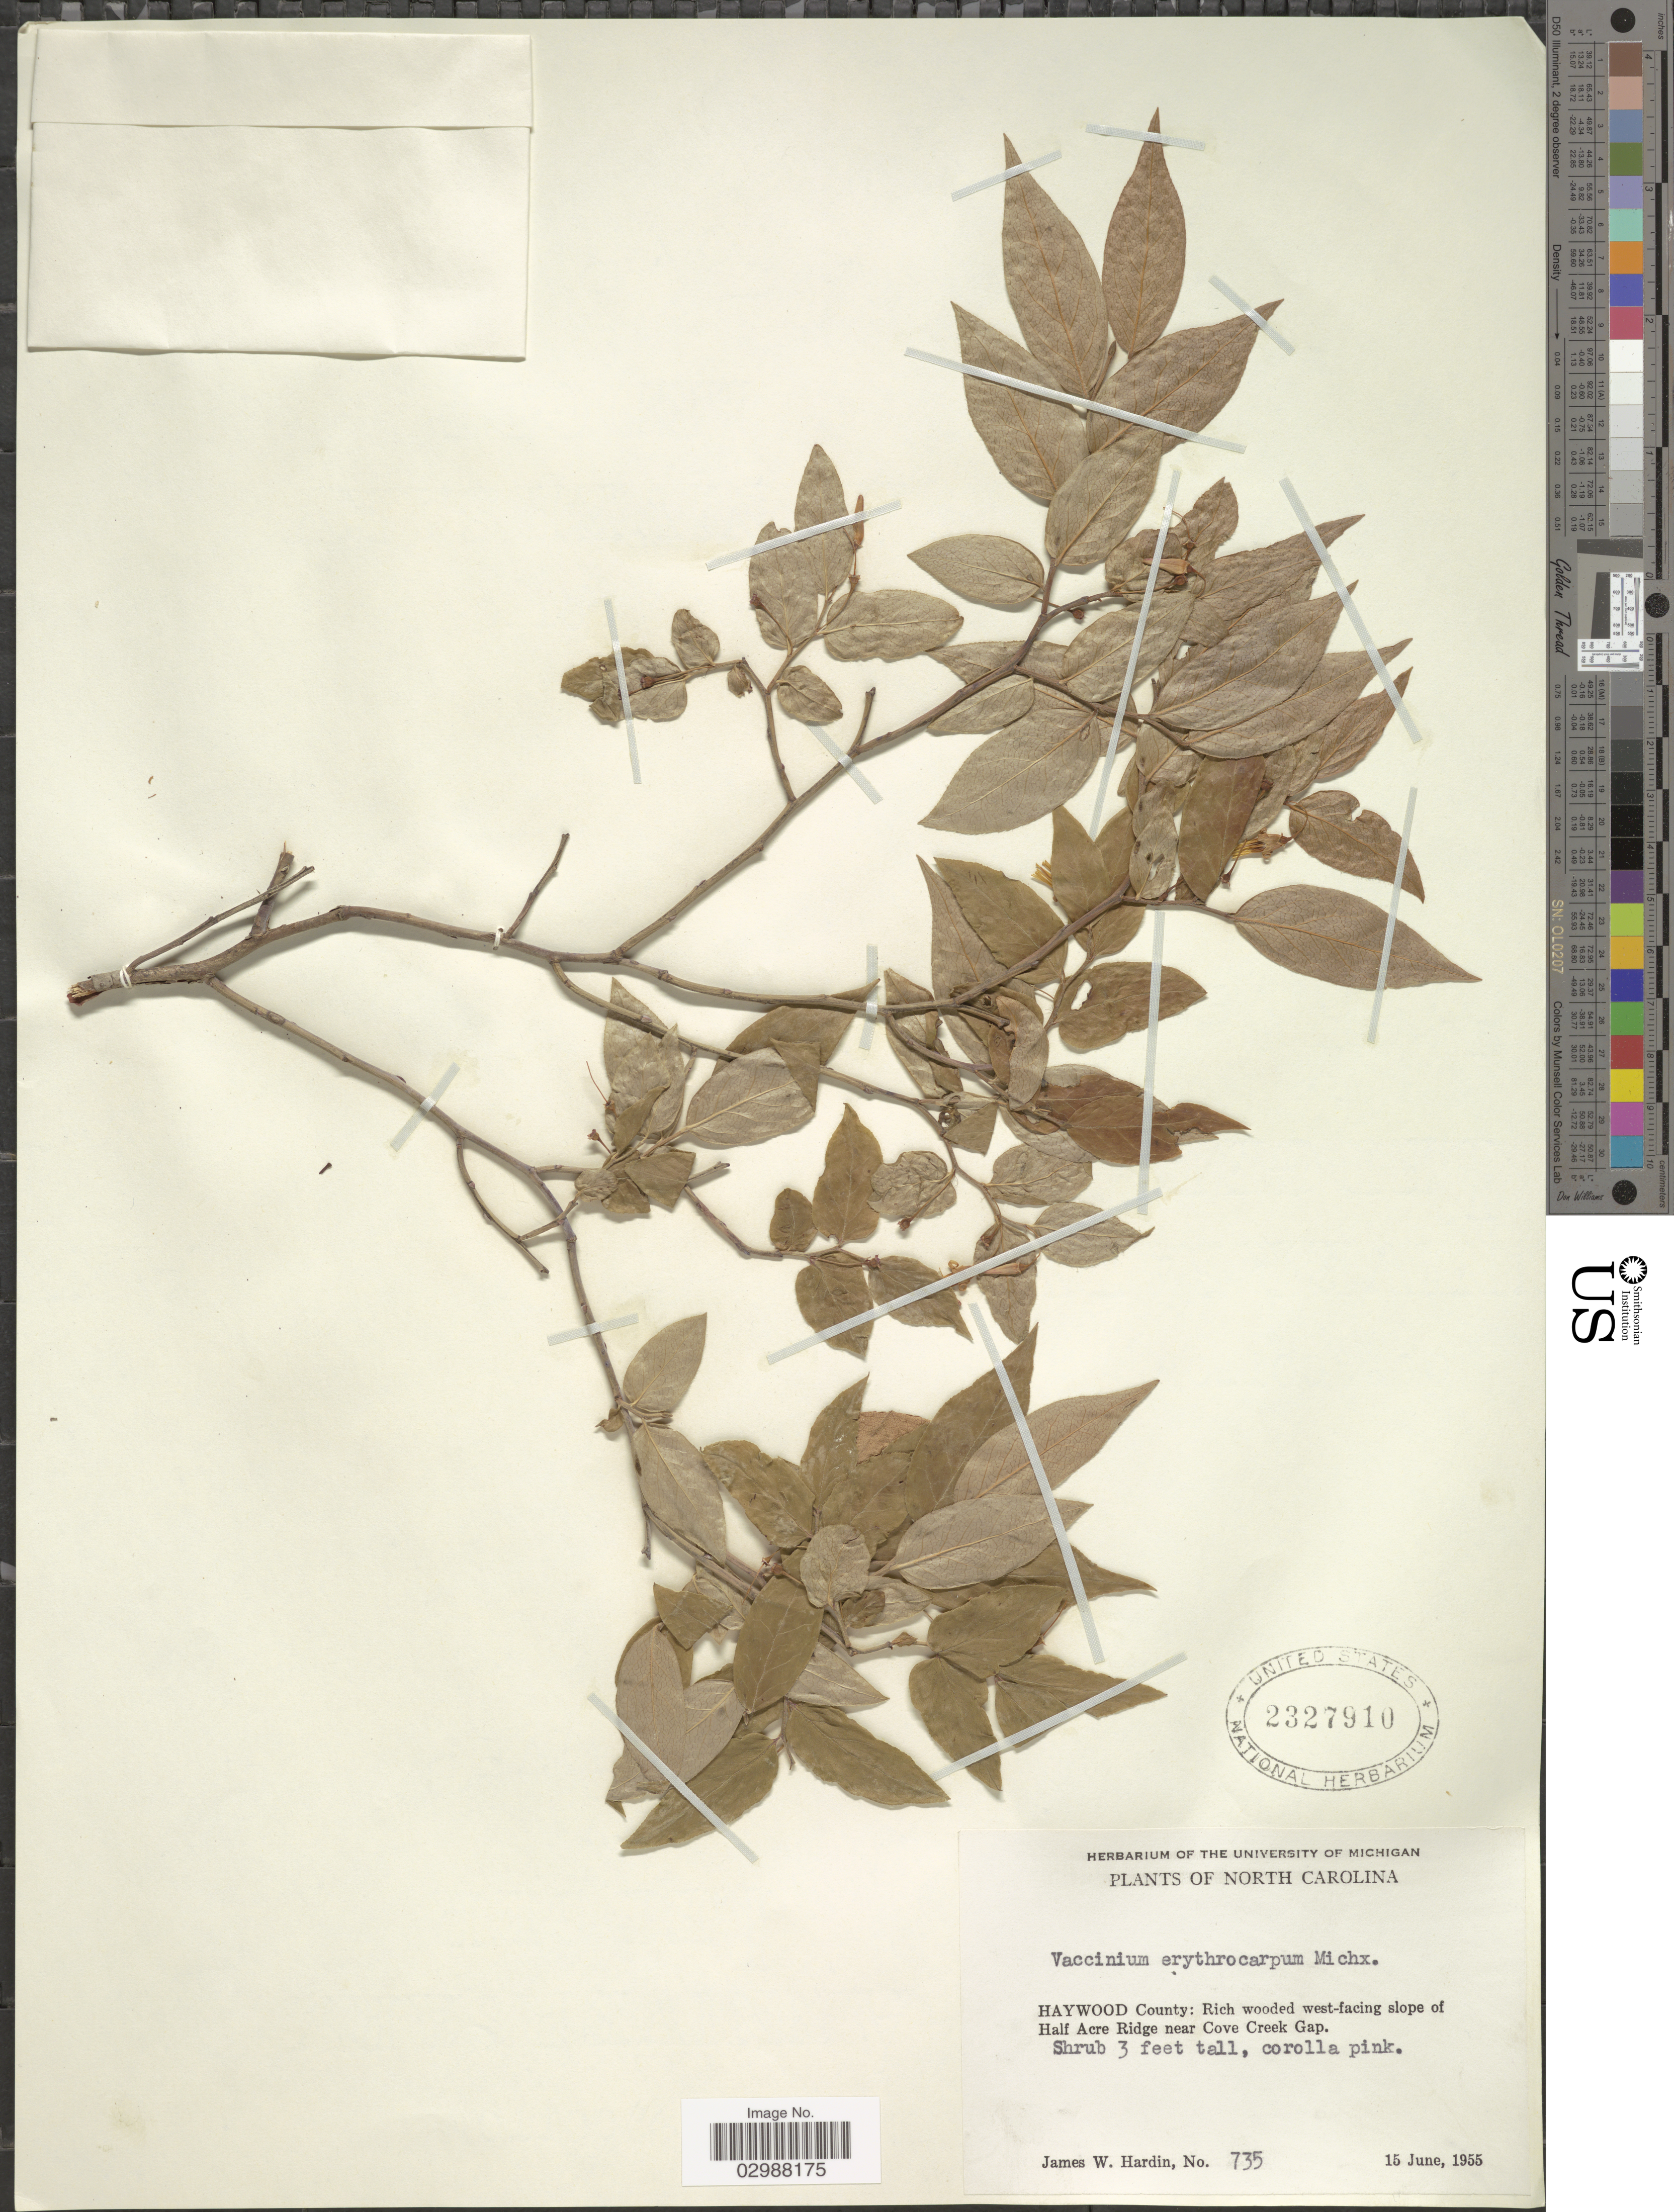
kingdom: Plantae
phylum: Tracheophyta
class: Magnoliopsida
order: Ericales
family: Ericaceae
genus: Vaccinium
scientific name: Vaccinium erythrocarpum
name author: Michx.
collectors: J. W. Hardin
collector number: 735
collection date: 1955-06-15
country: United States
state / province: North Carolina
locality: Haywood County: Rich wooded west-facing slope of Half Acre Ridge near Cove Creek Gap.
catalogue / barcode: US 2327910